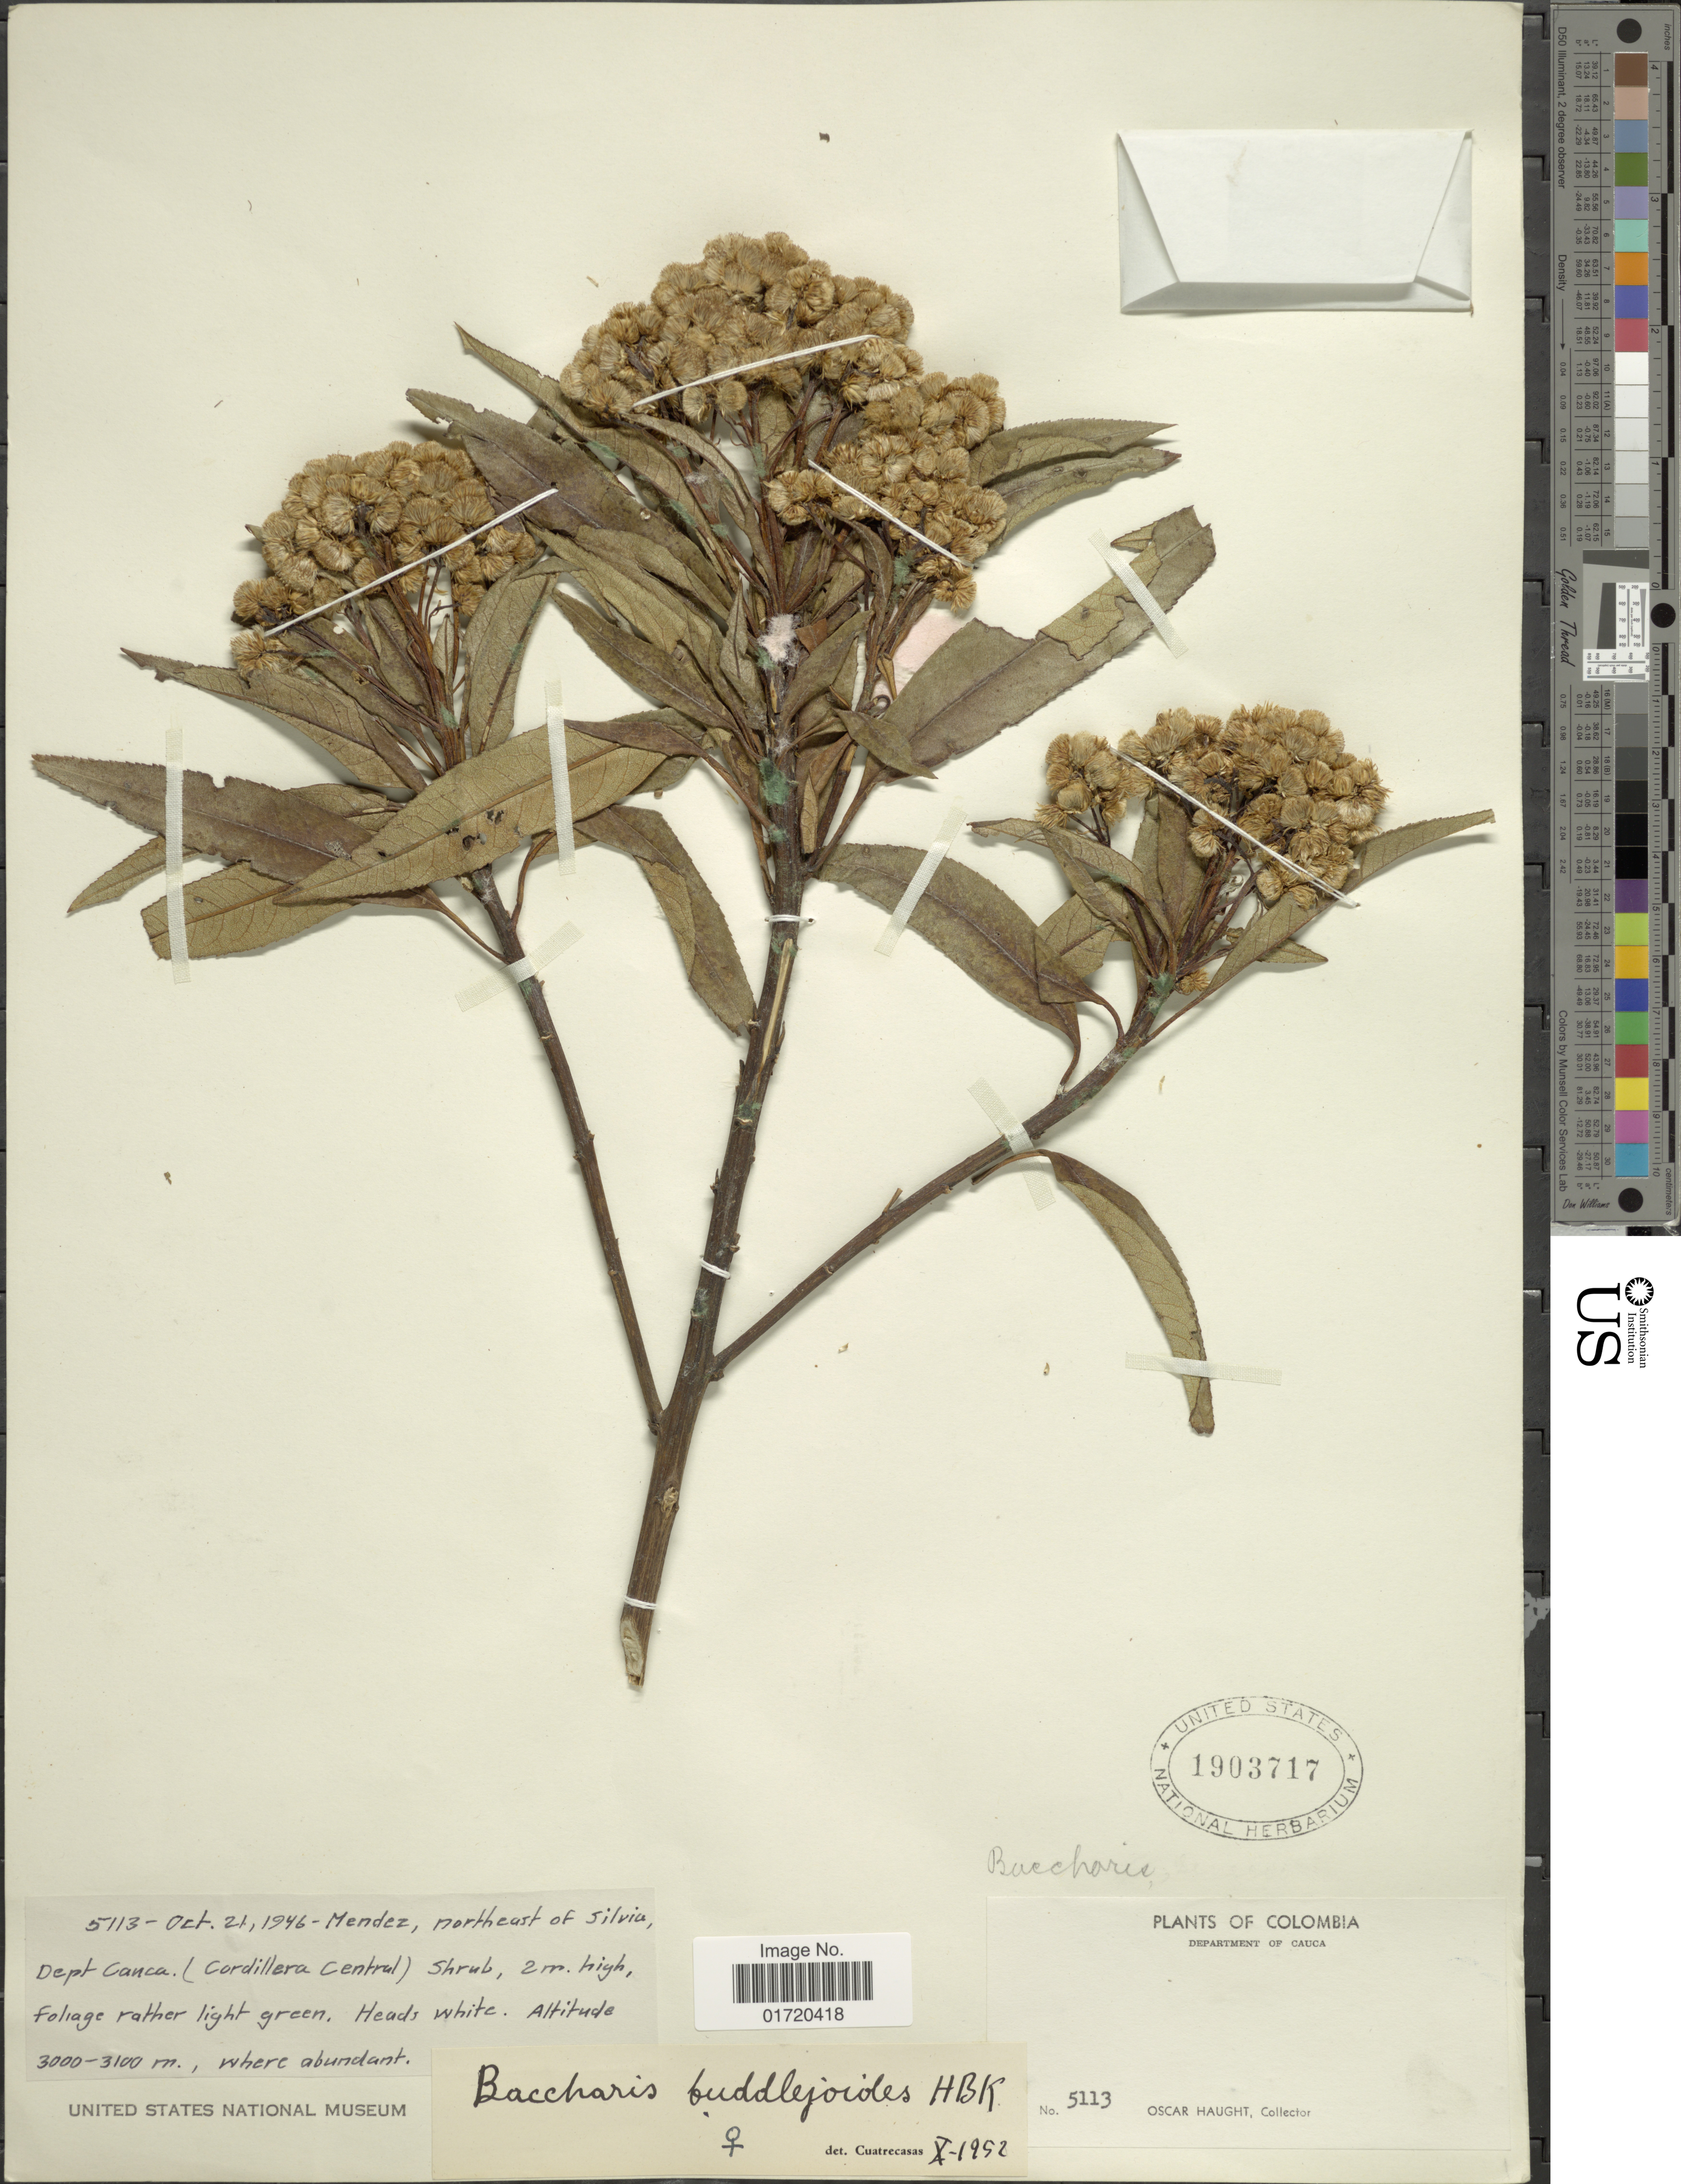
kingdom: Plantae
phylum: Tracheophyta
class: Magnoliopsida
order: Asterales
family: Asteraceae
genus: Baccharis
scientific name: Baccharis buddlejoides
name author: Kunth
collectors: O. L. Haught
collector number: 5113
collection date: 1946-10-21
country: Colombia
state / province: Cauca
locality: Cordillera Central., mendez, northeast of silvia.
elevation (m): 3000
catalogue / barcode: US 1903717